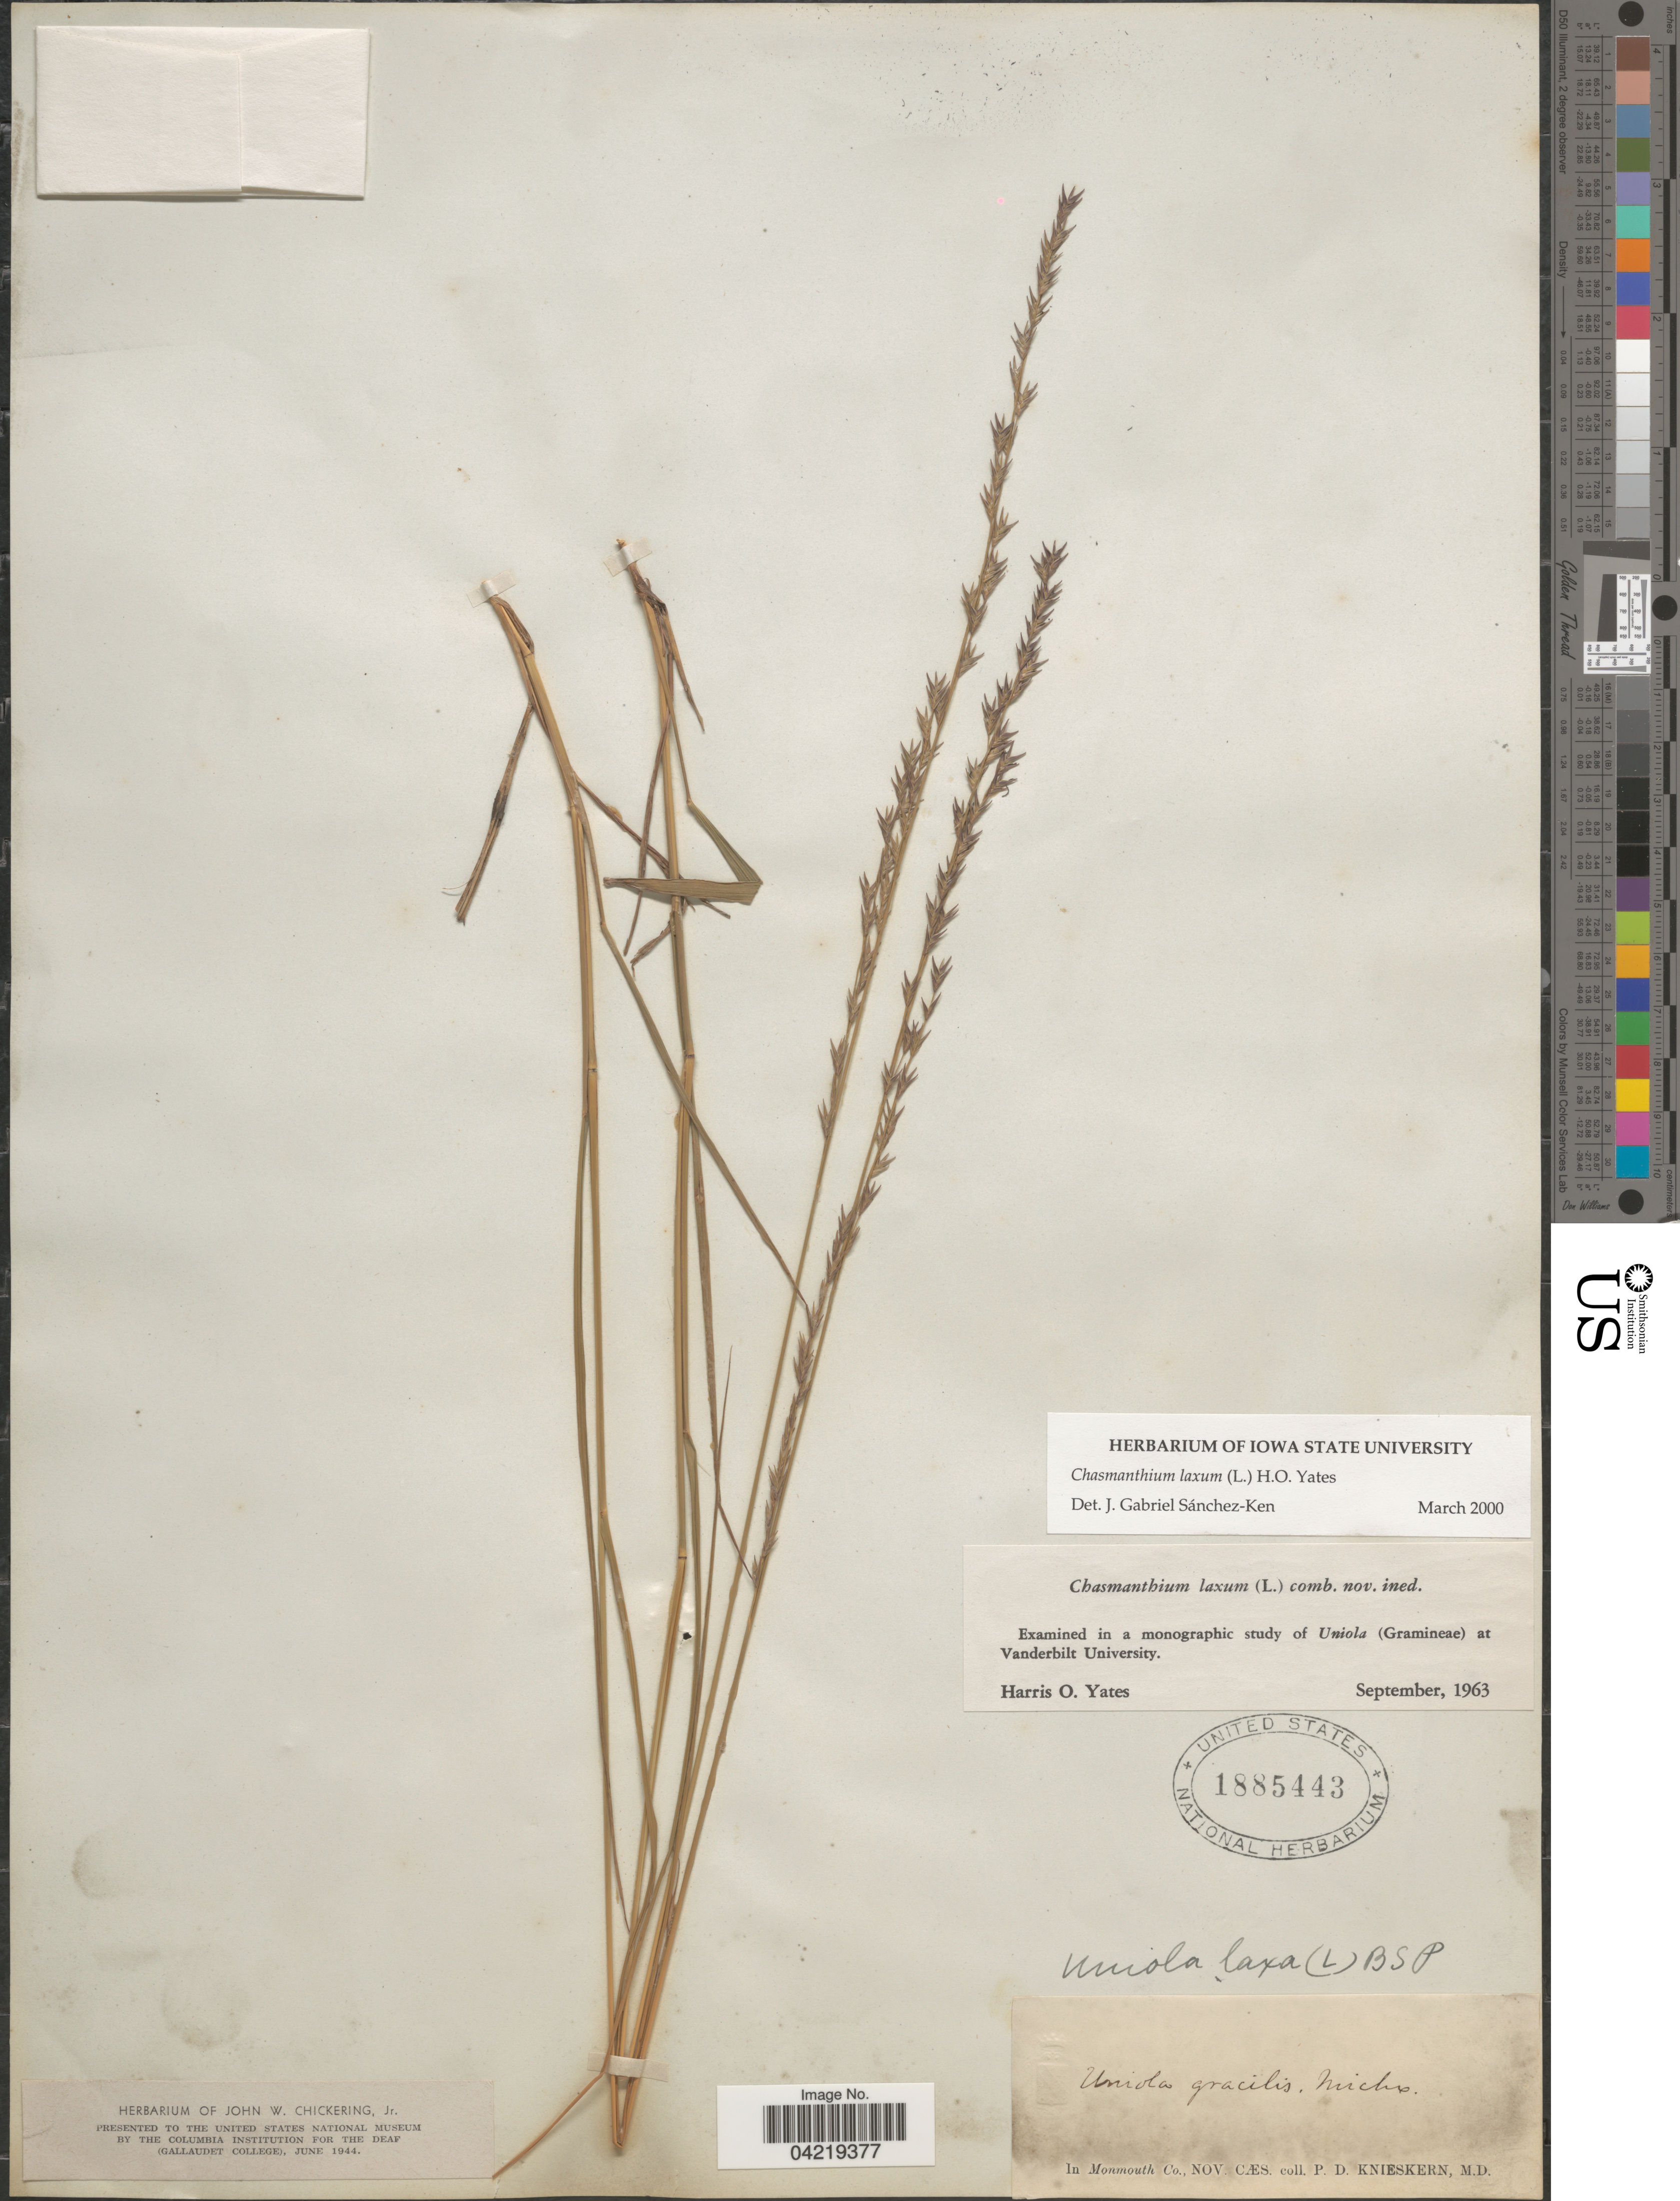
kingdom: Plantae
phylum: Tracheophyta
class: Liliopsida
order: Poales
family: Poaceae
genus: Chasmanthium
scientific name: Chasmanthium laxum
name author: (L.) H.O. Yates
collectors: P. D. Knieskern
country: United States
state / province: New Jersey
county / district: Monmouth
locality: In Monmouth Co., Nov. Caes.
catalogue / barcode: US 1885443